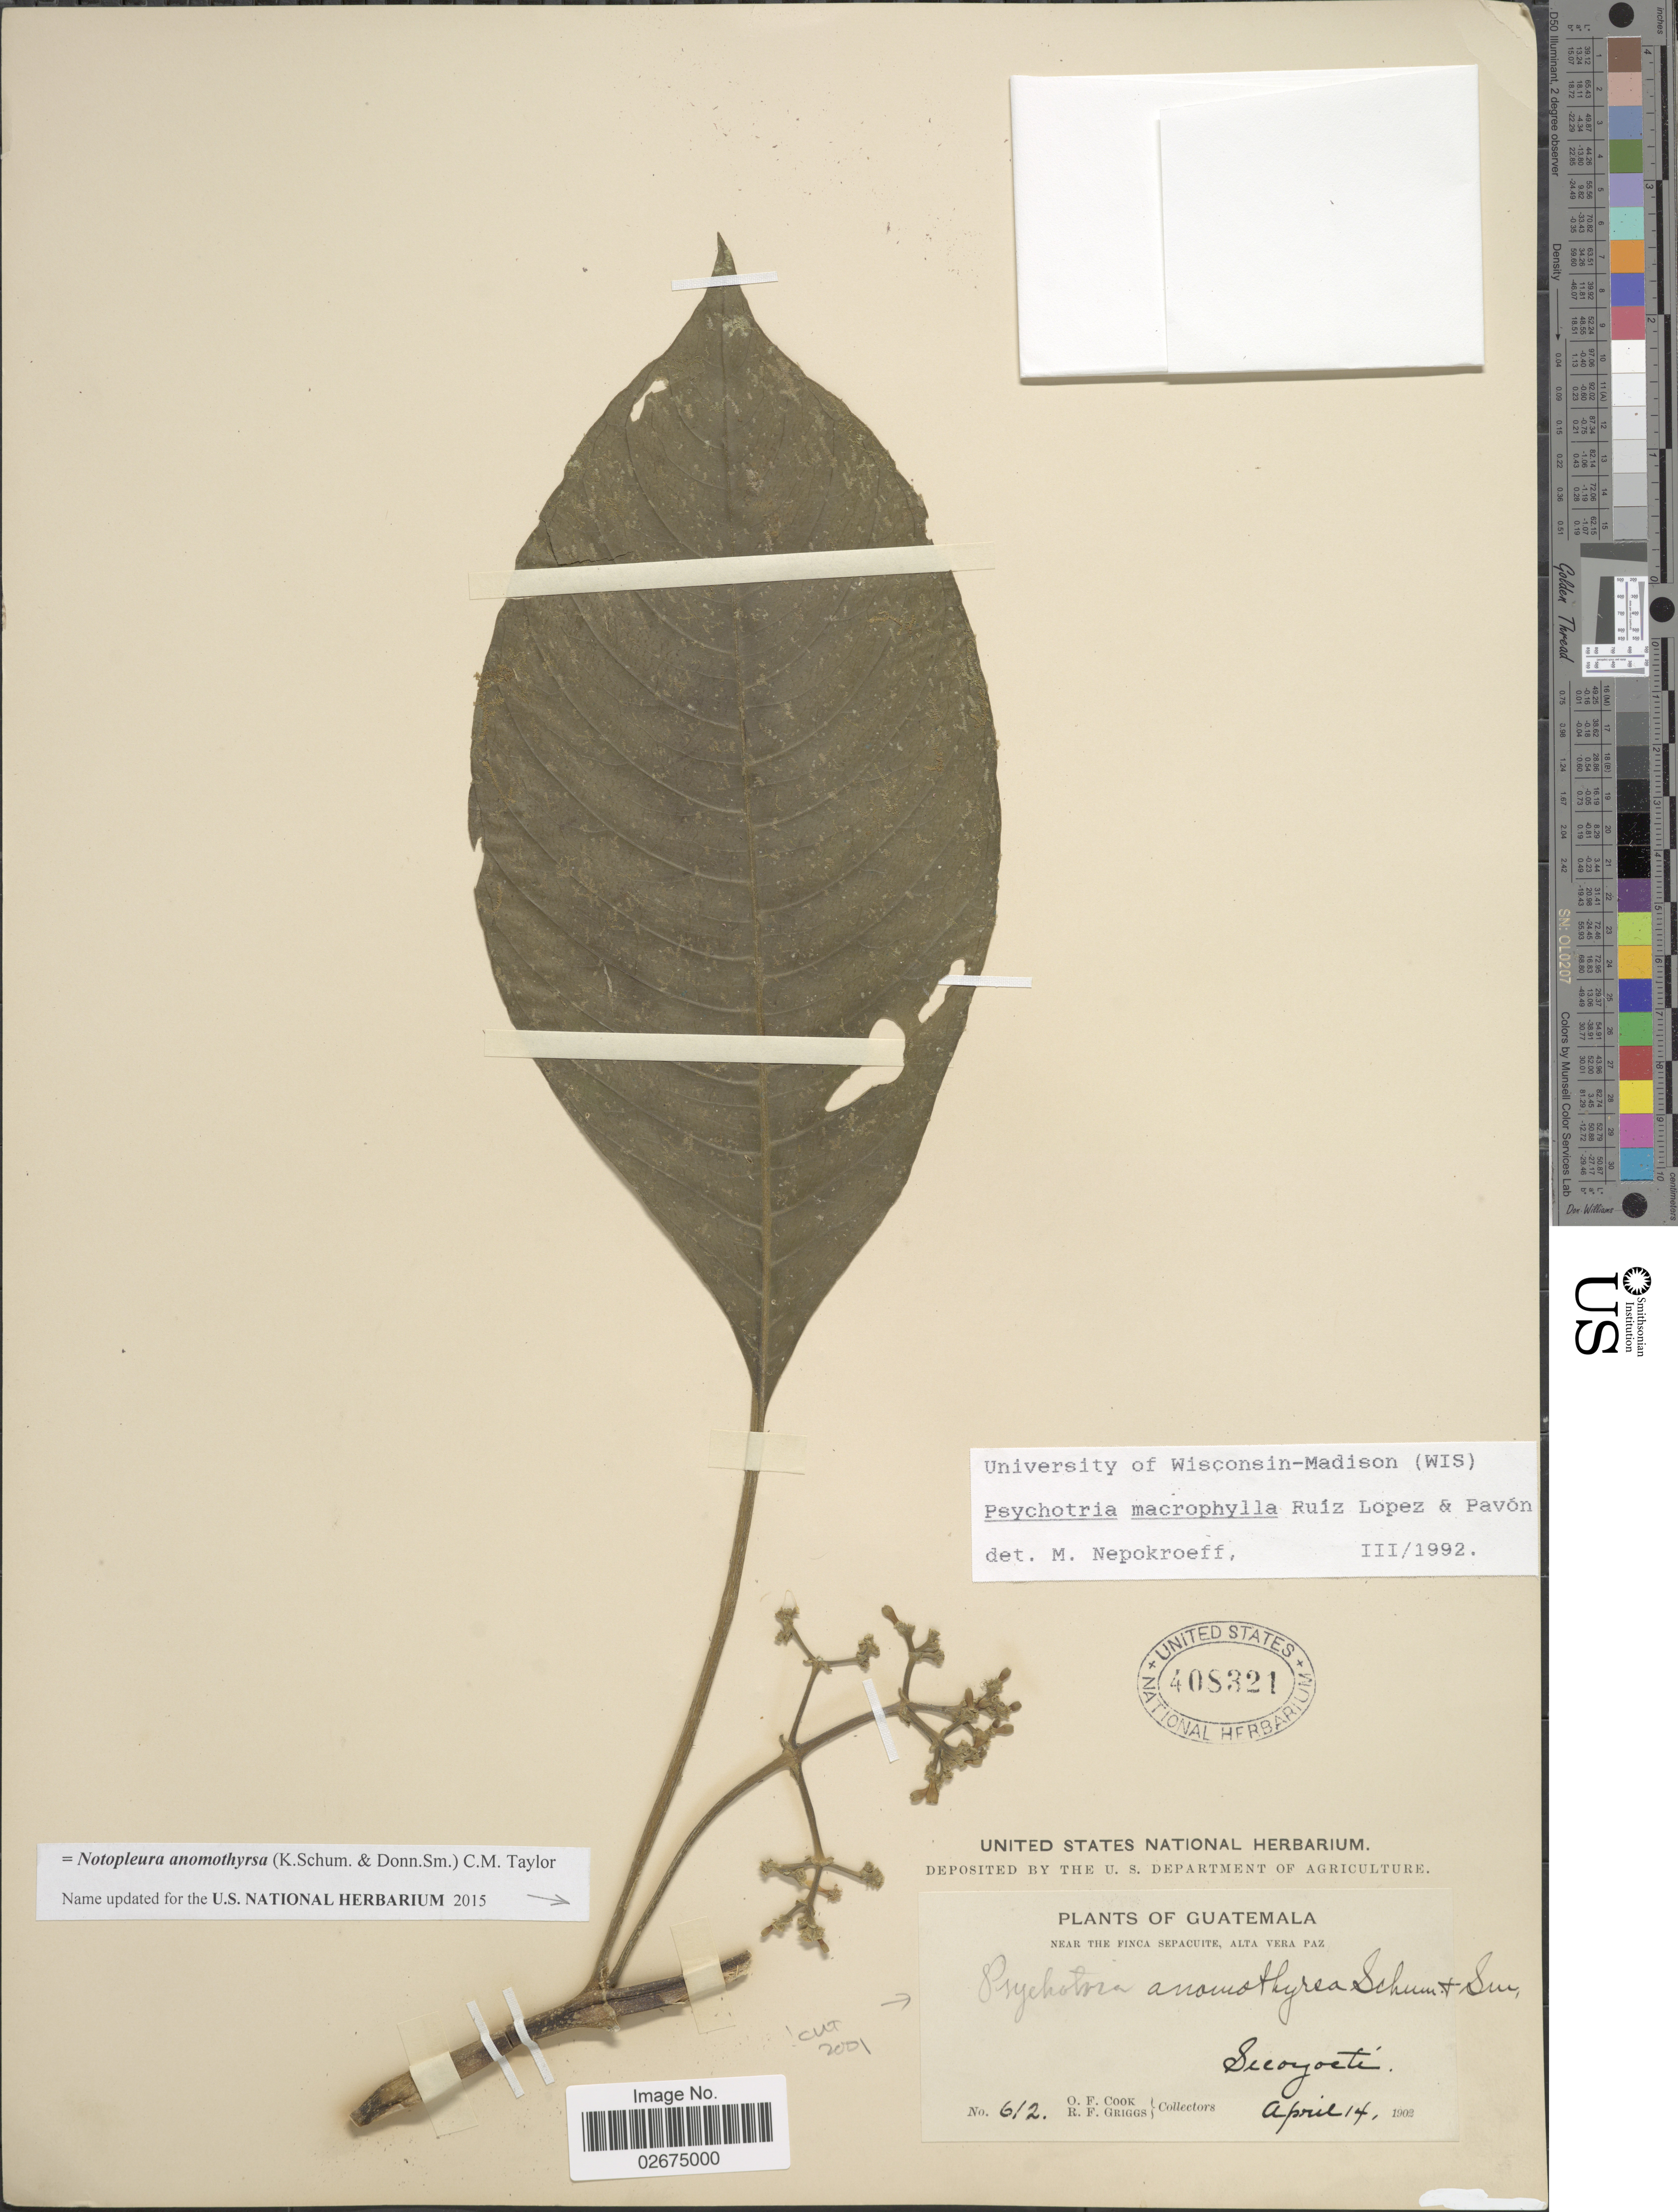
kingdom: Plantae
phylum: Tracheophyta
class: Magnoliopsida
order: Gentianales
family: Rubiaceae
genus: Notopleura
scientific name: Notopleura anomothyrsa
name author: (K. Schum. & Donn. Sm.) C.M. Taylor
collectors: O. F. Cook & R. F. Griggs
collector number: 612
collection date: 1902-04-14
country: Guatemala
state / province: Alta Verapaz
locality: Near the Finca Sepacuite. Secoyouté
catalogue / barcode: US 408321